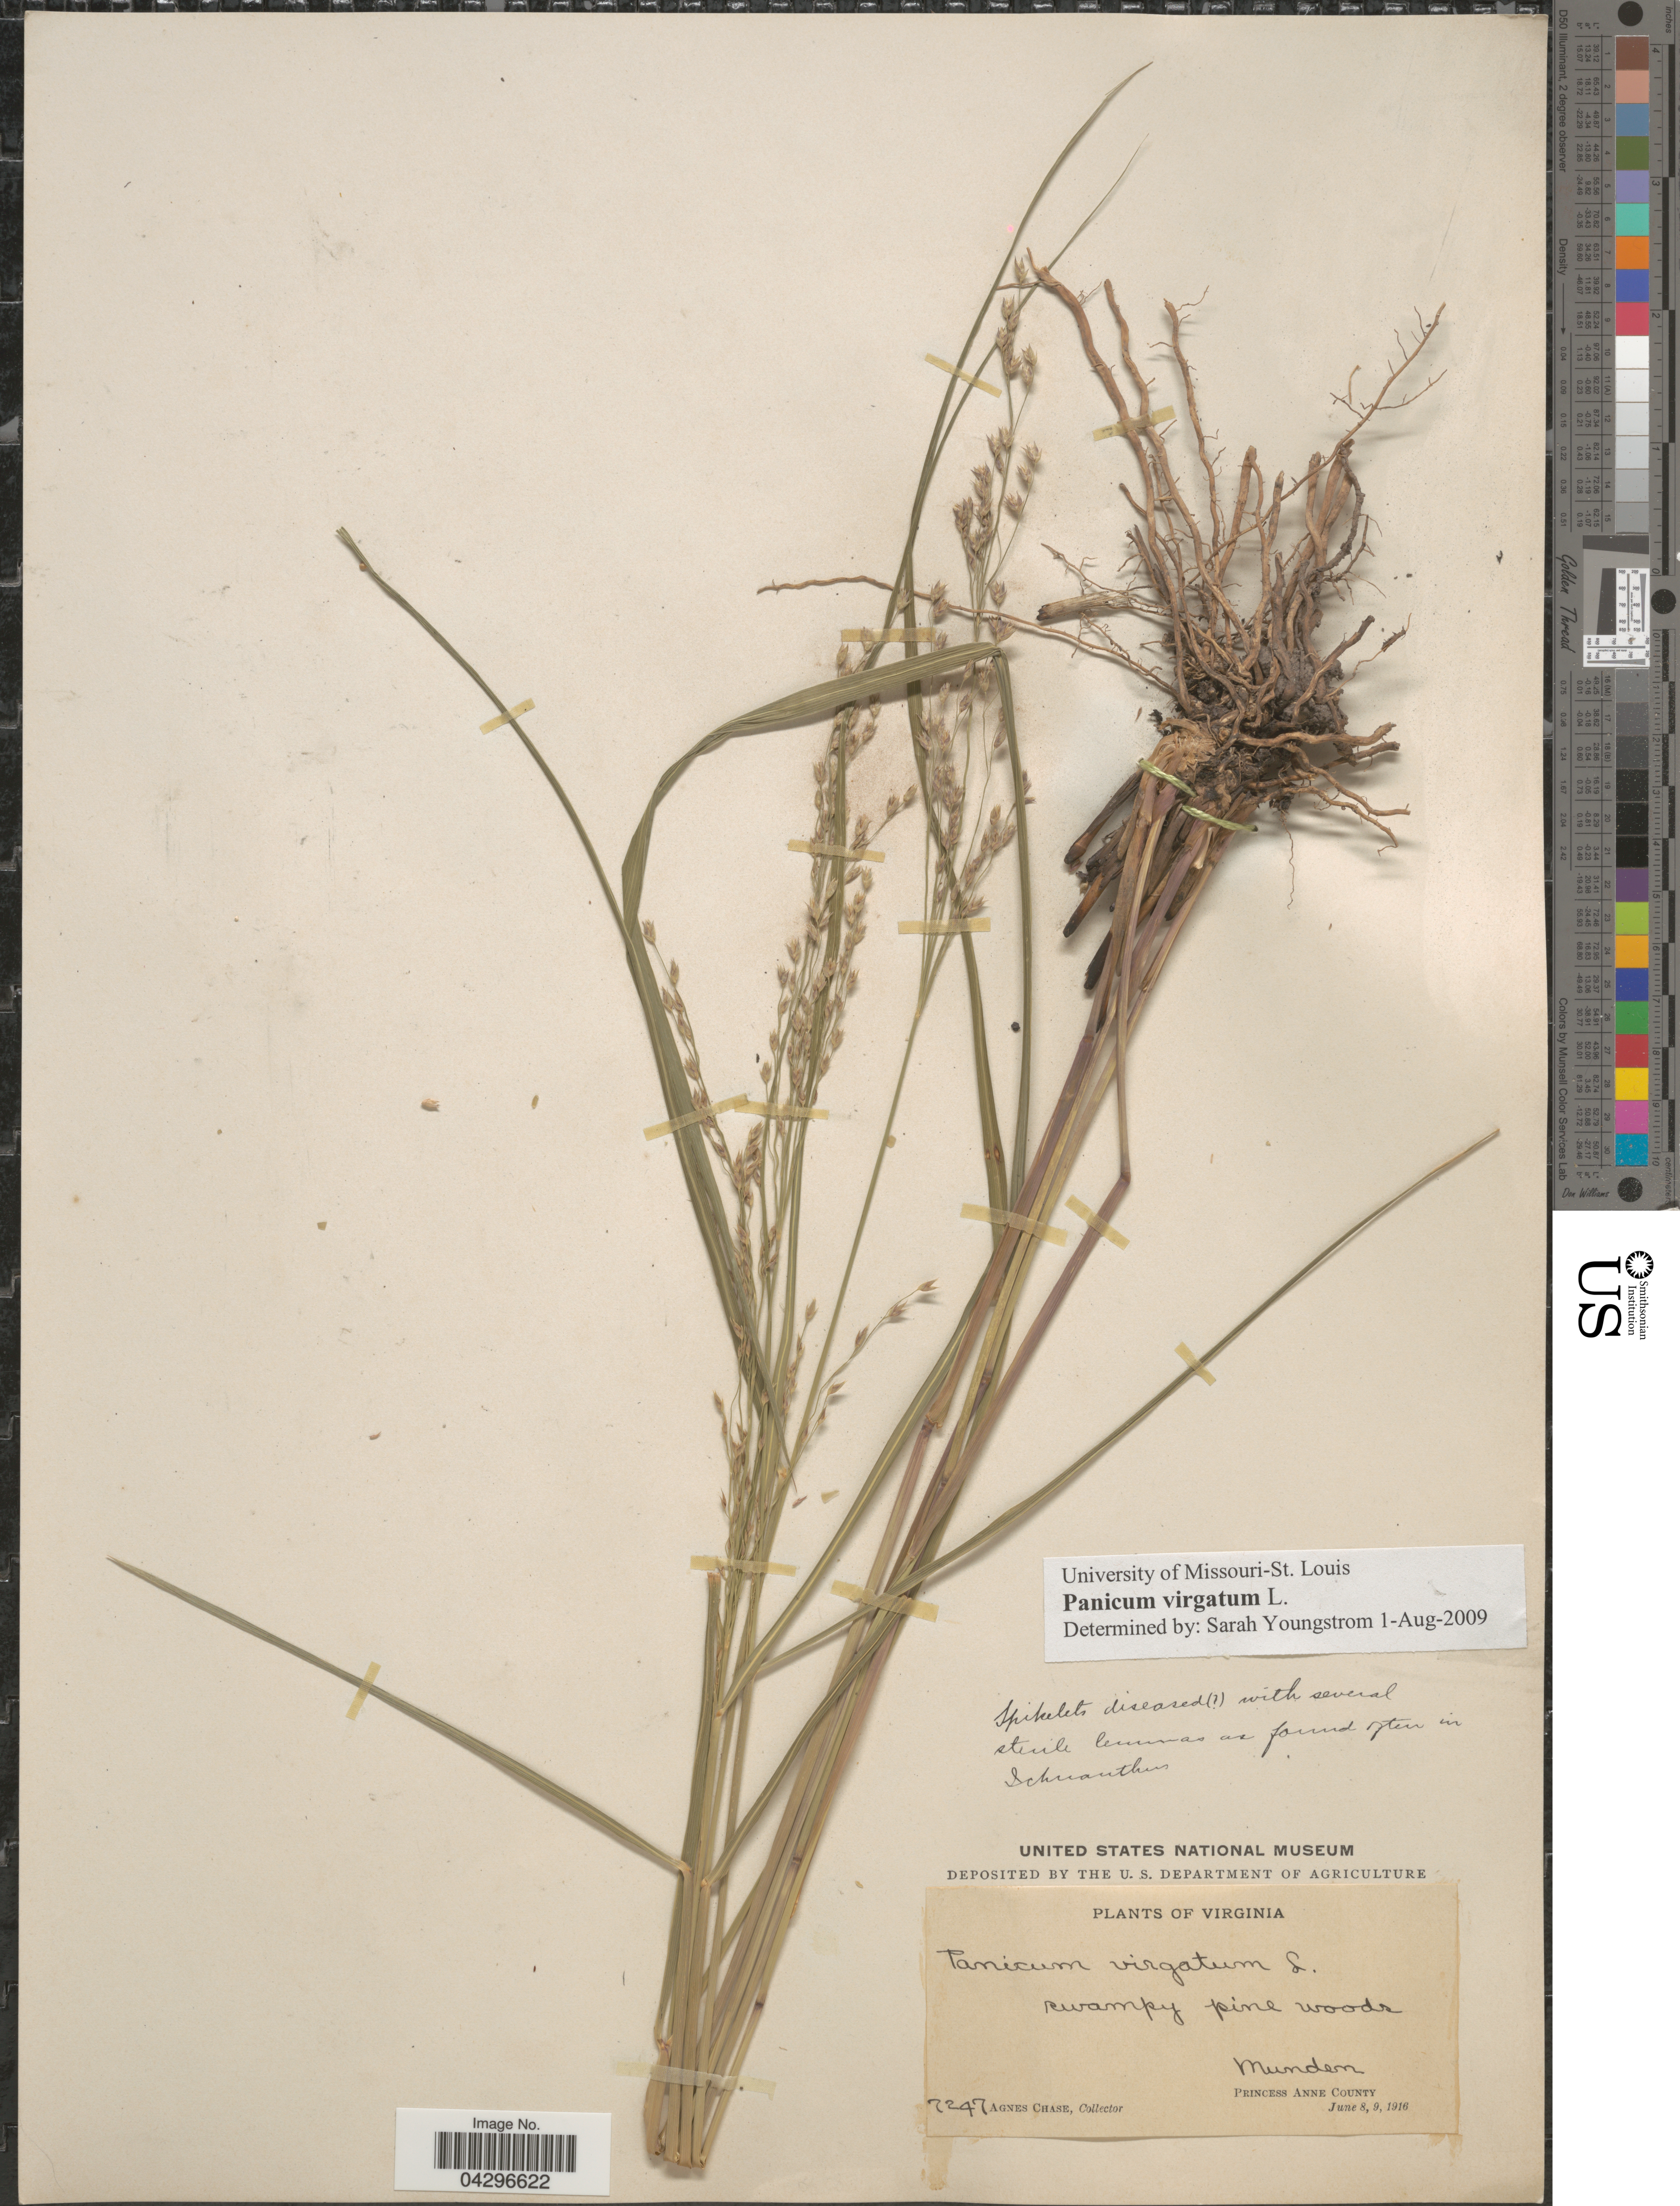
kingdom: Plantae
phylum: Tracheophyta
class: Liliopsida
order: Poales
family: Poaceae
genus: Panicum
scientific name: Panicum virgatum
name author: L.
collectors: A. Chase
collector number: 7247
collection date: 1916-06-08/1916-06-09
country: United States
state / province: Virginia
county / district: City of Virginia Beach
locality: Swampy pine woods. Munden. Princess Anne County.